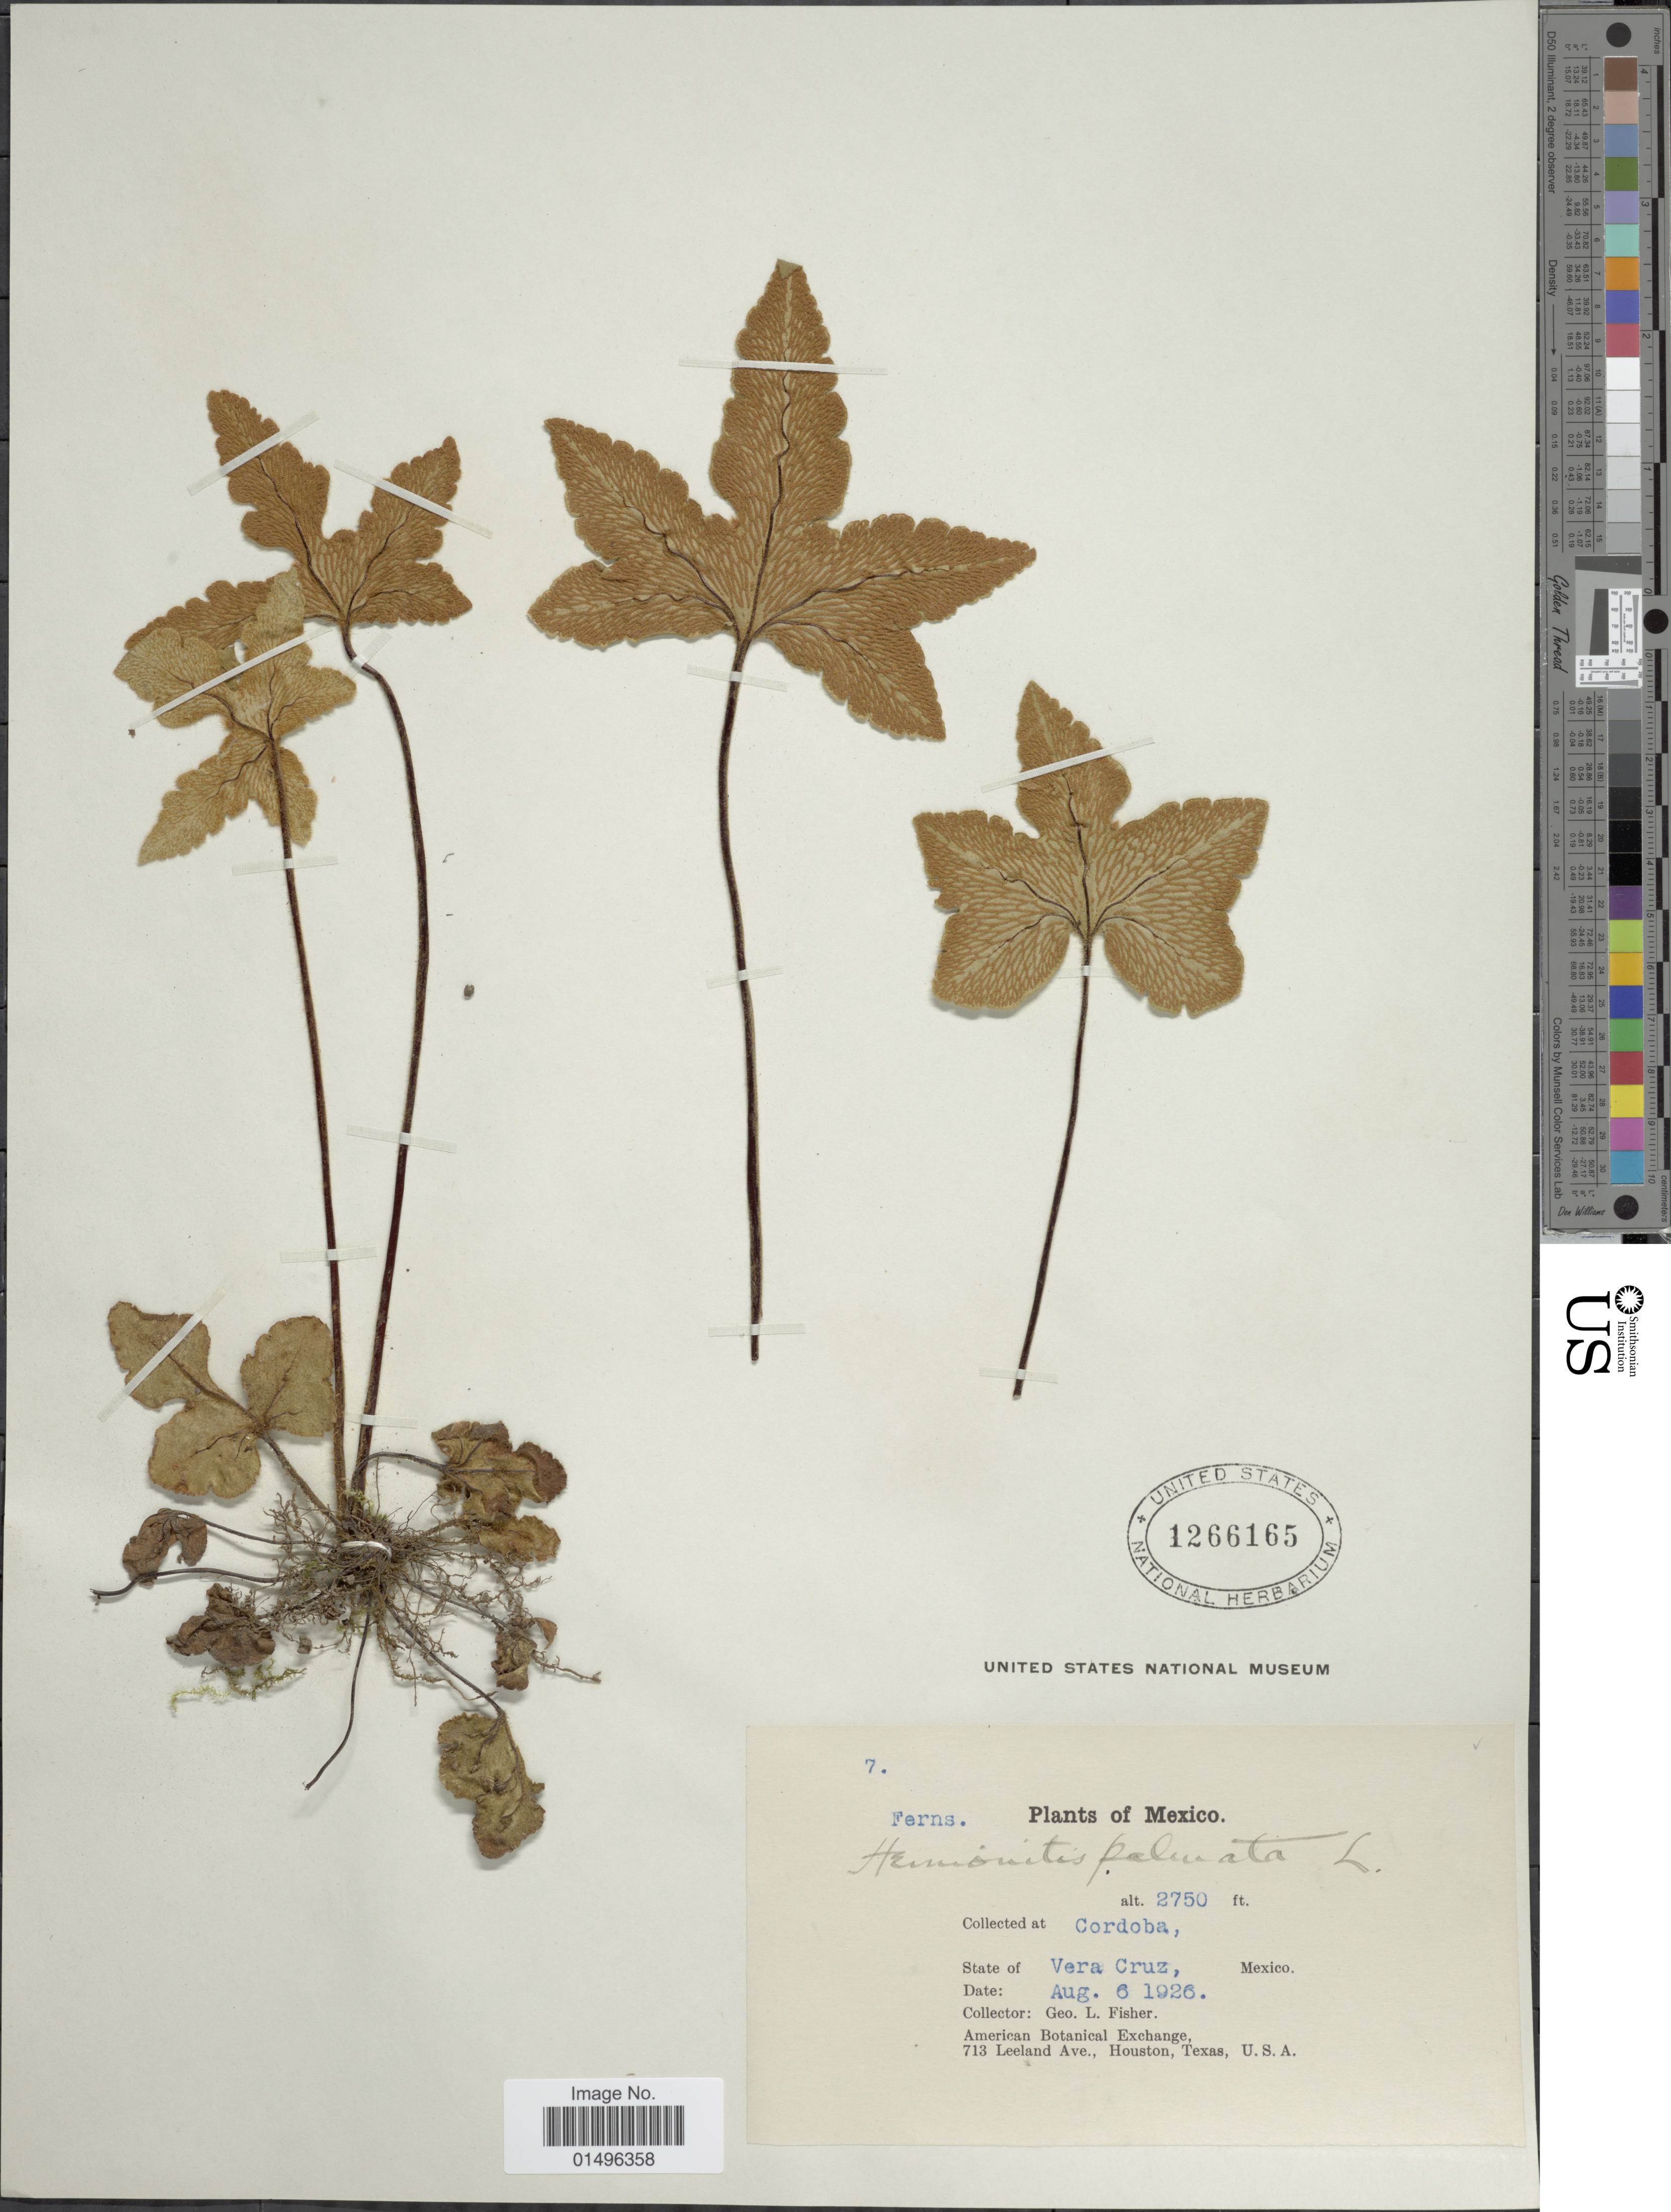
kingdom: Plantae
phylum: Tracheophyta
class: Polypodiopsida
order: Polypodiales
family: Pteridaceae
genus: Hemionitis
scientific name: Hemionitis palmata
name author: L.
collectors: G. L. Fisher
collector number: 7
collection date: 1926-08-06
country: Mexico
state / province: Veracruz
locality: Mexico, Cordoba.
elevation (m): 838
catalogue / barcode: US 1266165